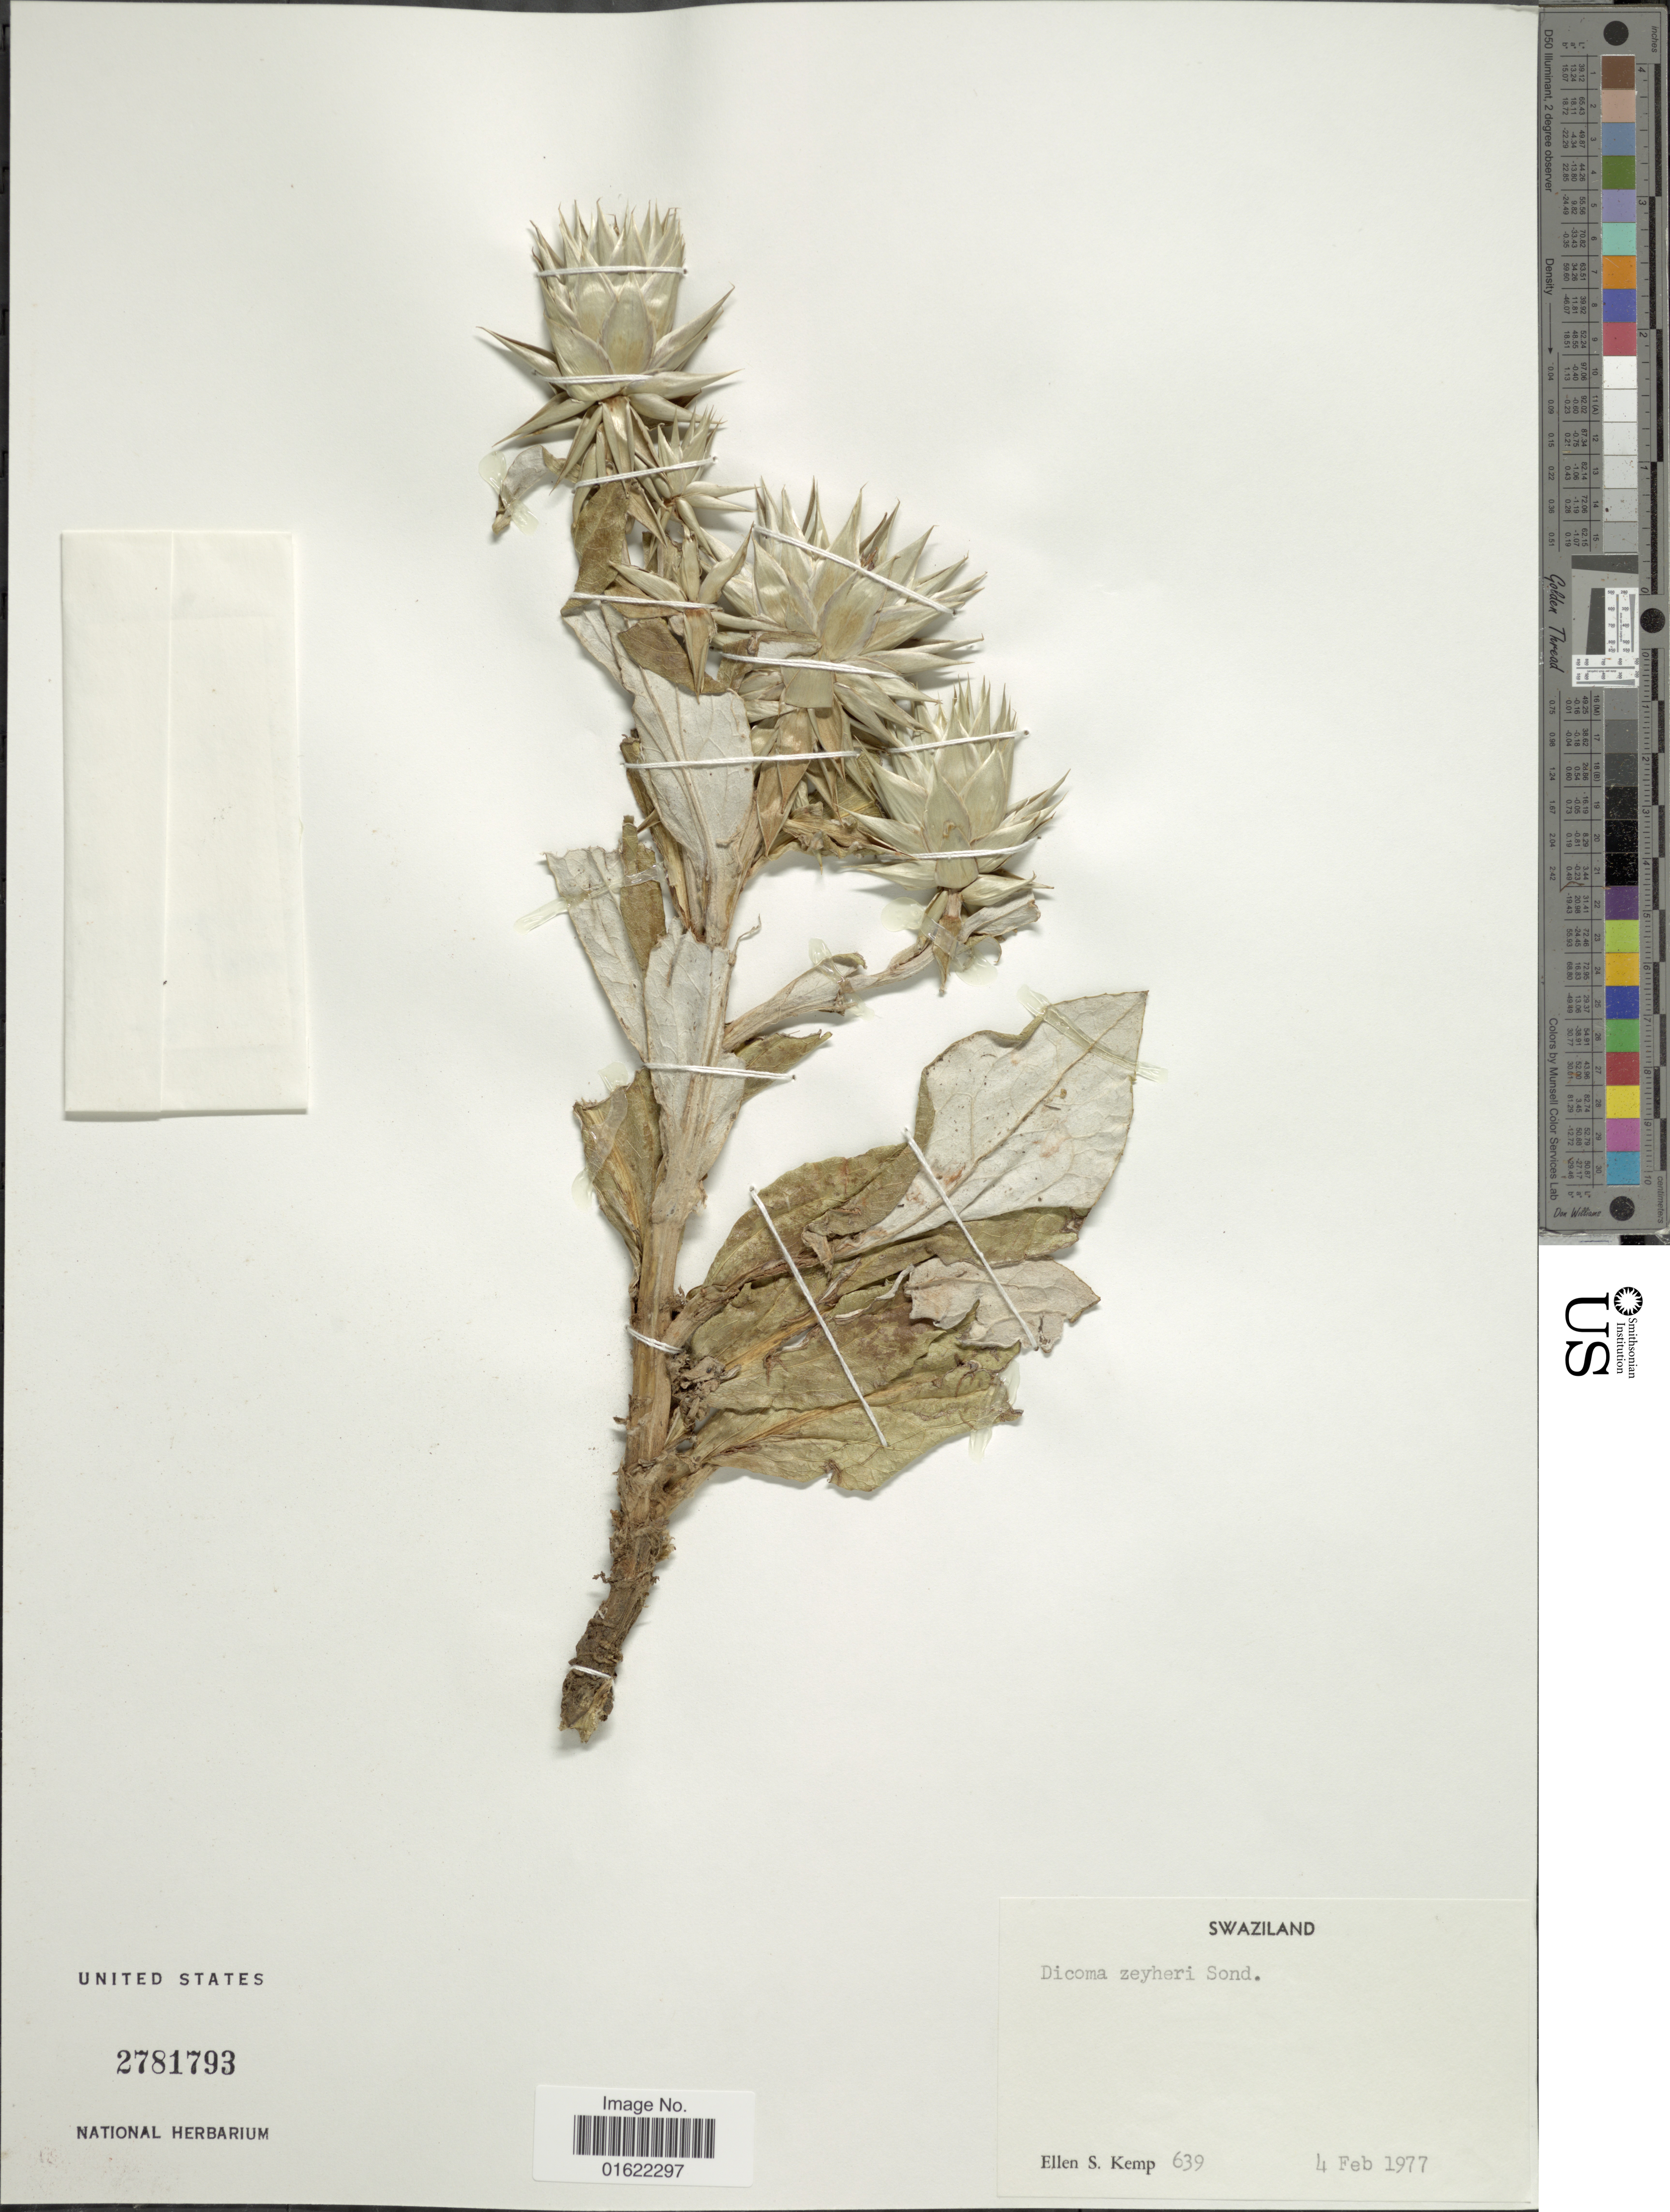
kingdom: Plantae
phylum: Tracheophyta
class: Magnoliopsida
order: Asterales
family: Asteraceae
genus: Macledium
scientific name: Macledium zeyheri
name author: (Sond.) S. Ortiz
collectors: E. S. Kemp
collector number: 639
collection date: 1977-02-04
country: Eswatini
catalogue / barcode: US 2781793